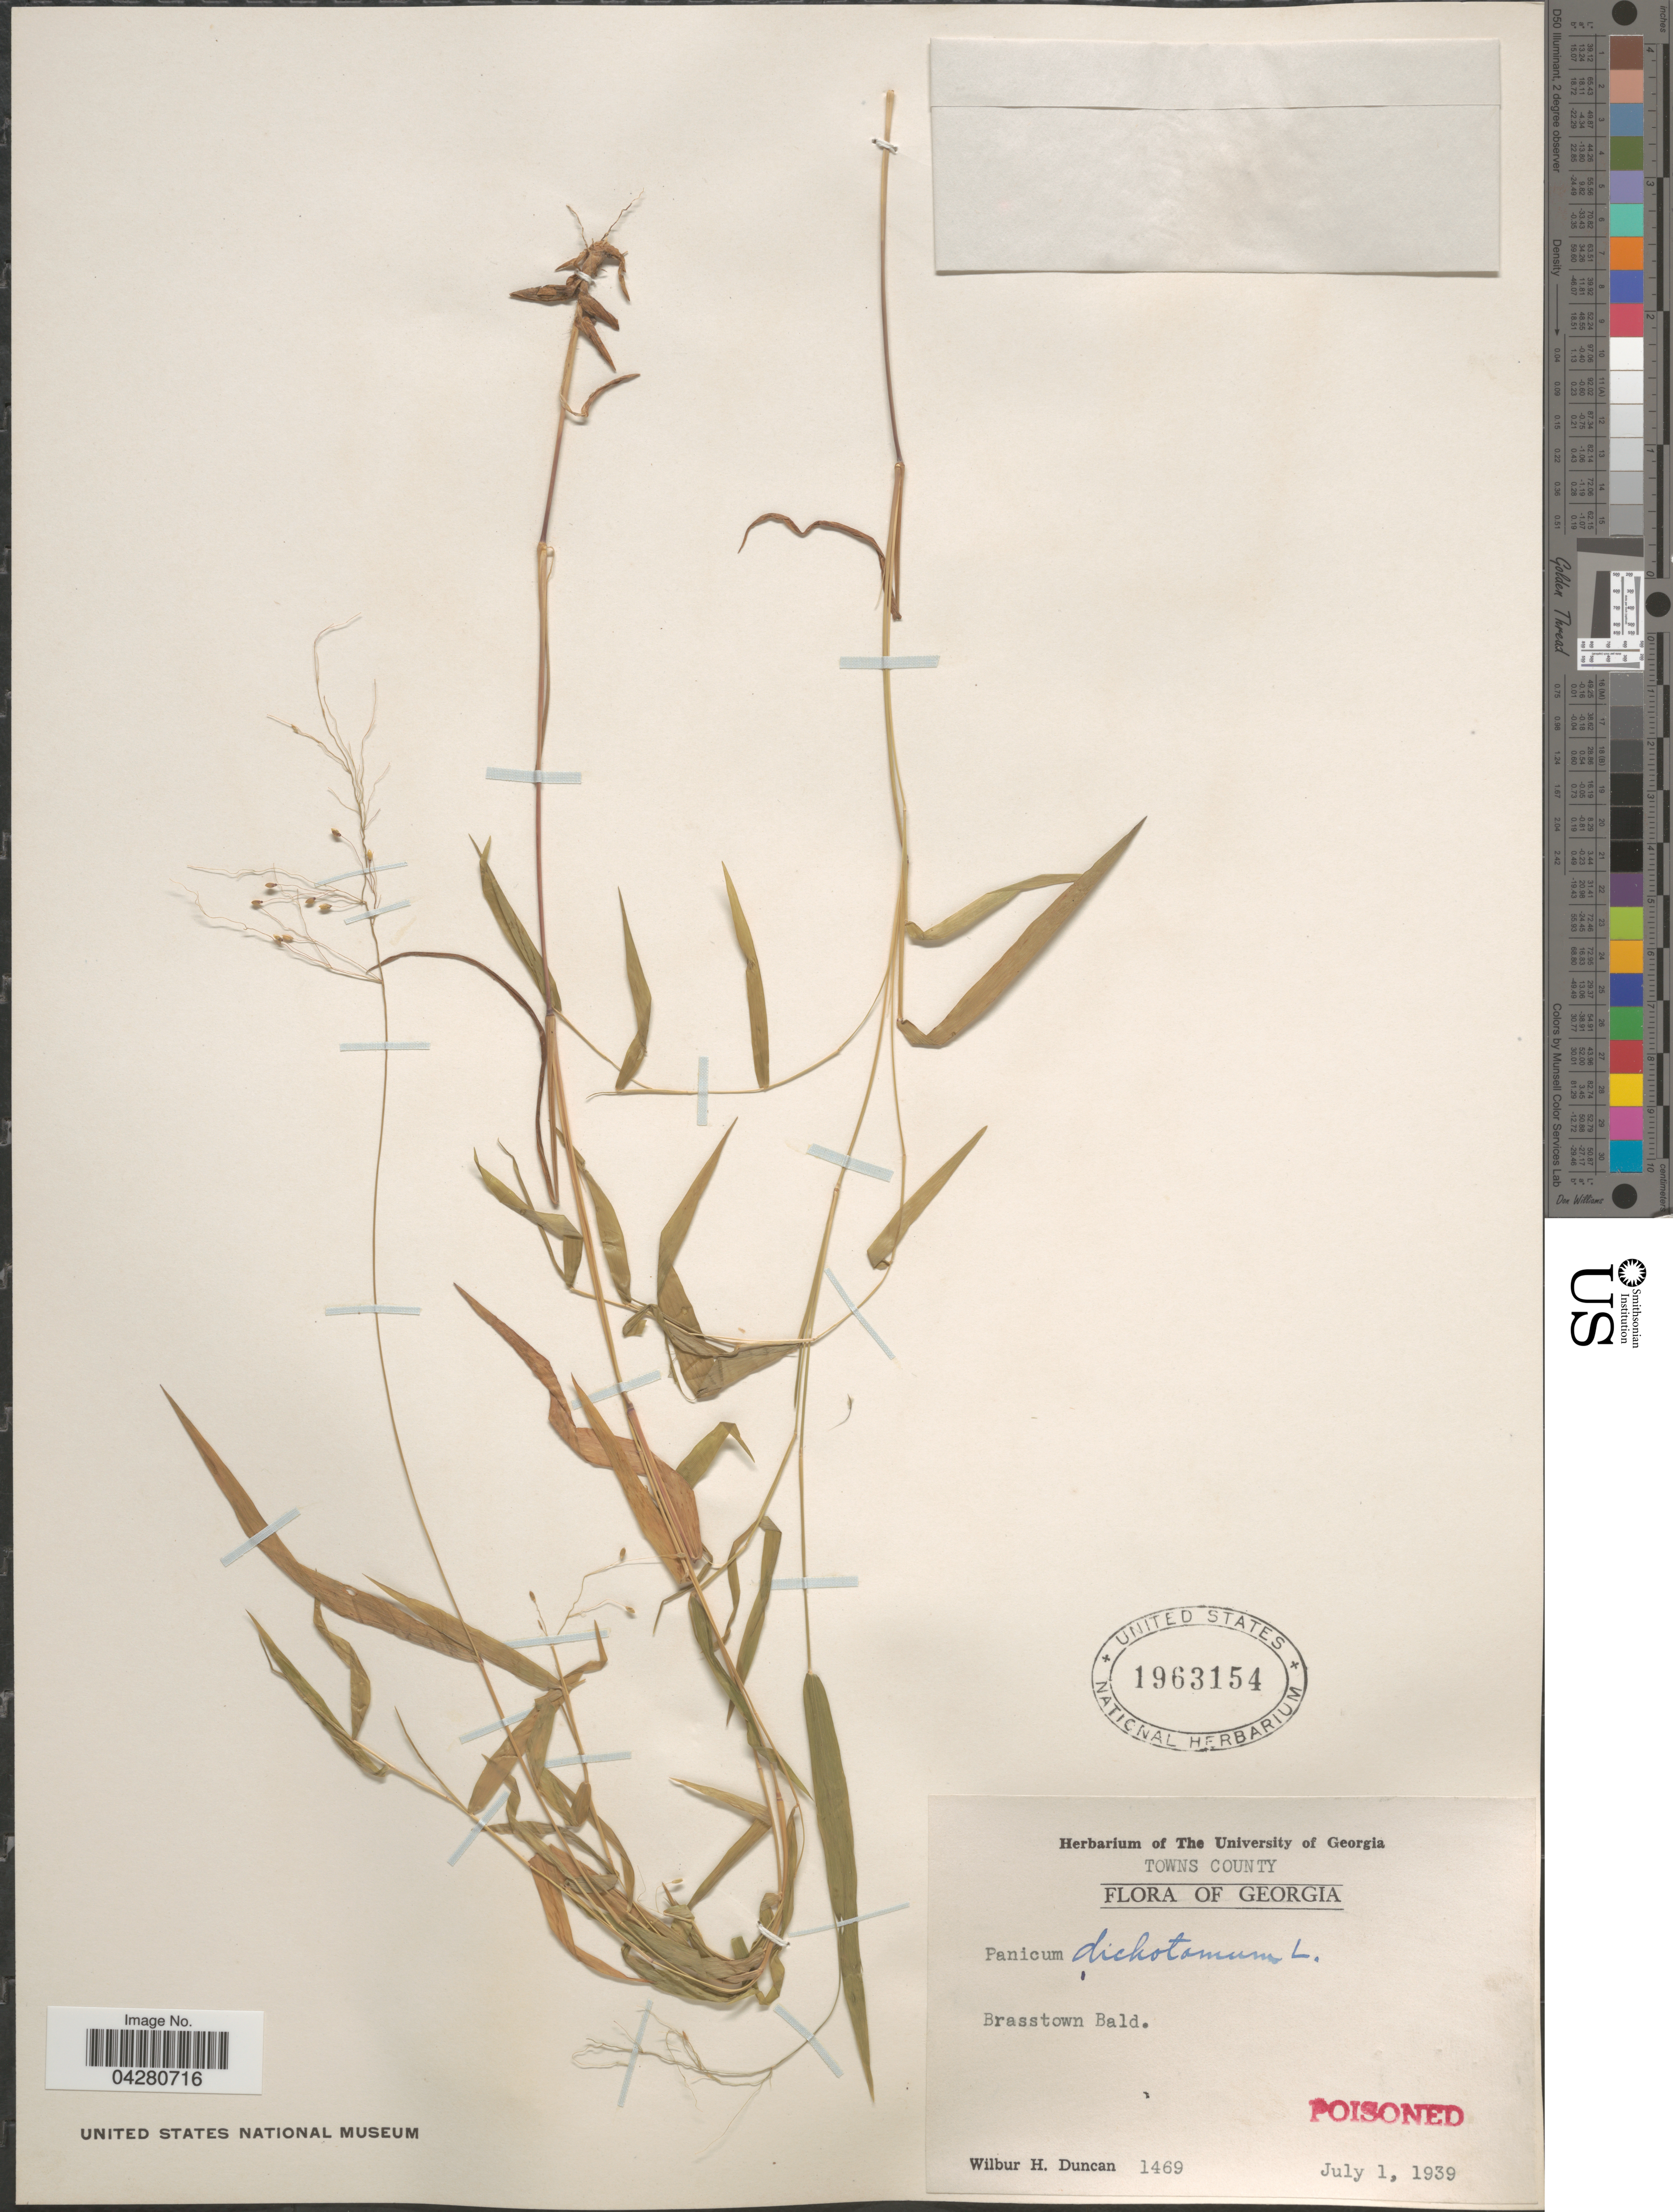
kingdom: Plantae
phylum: Tracheophyta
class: Liliopsida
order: Poales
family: Poaceae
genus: Dichanthelium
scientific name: Dichanthelium dichotomum var. dichotomum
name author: (L.) Gould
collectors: W. H. Duncan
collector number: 1469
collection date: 1939-07-01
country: United States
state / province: Georgia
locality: Towns County. Brasstown Bald.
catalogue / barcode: US 1963154